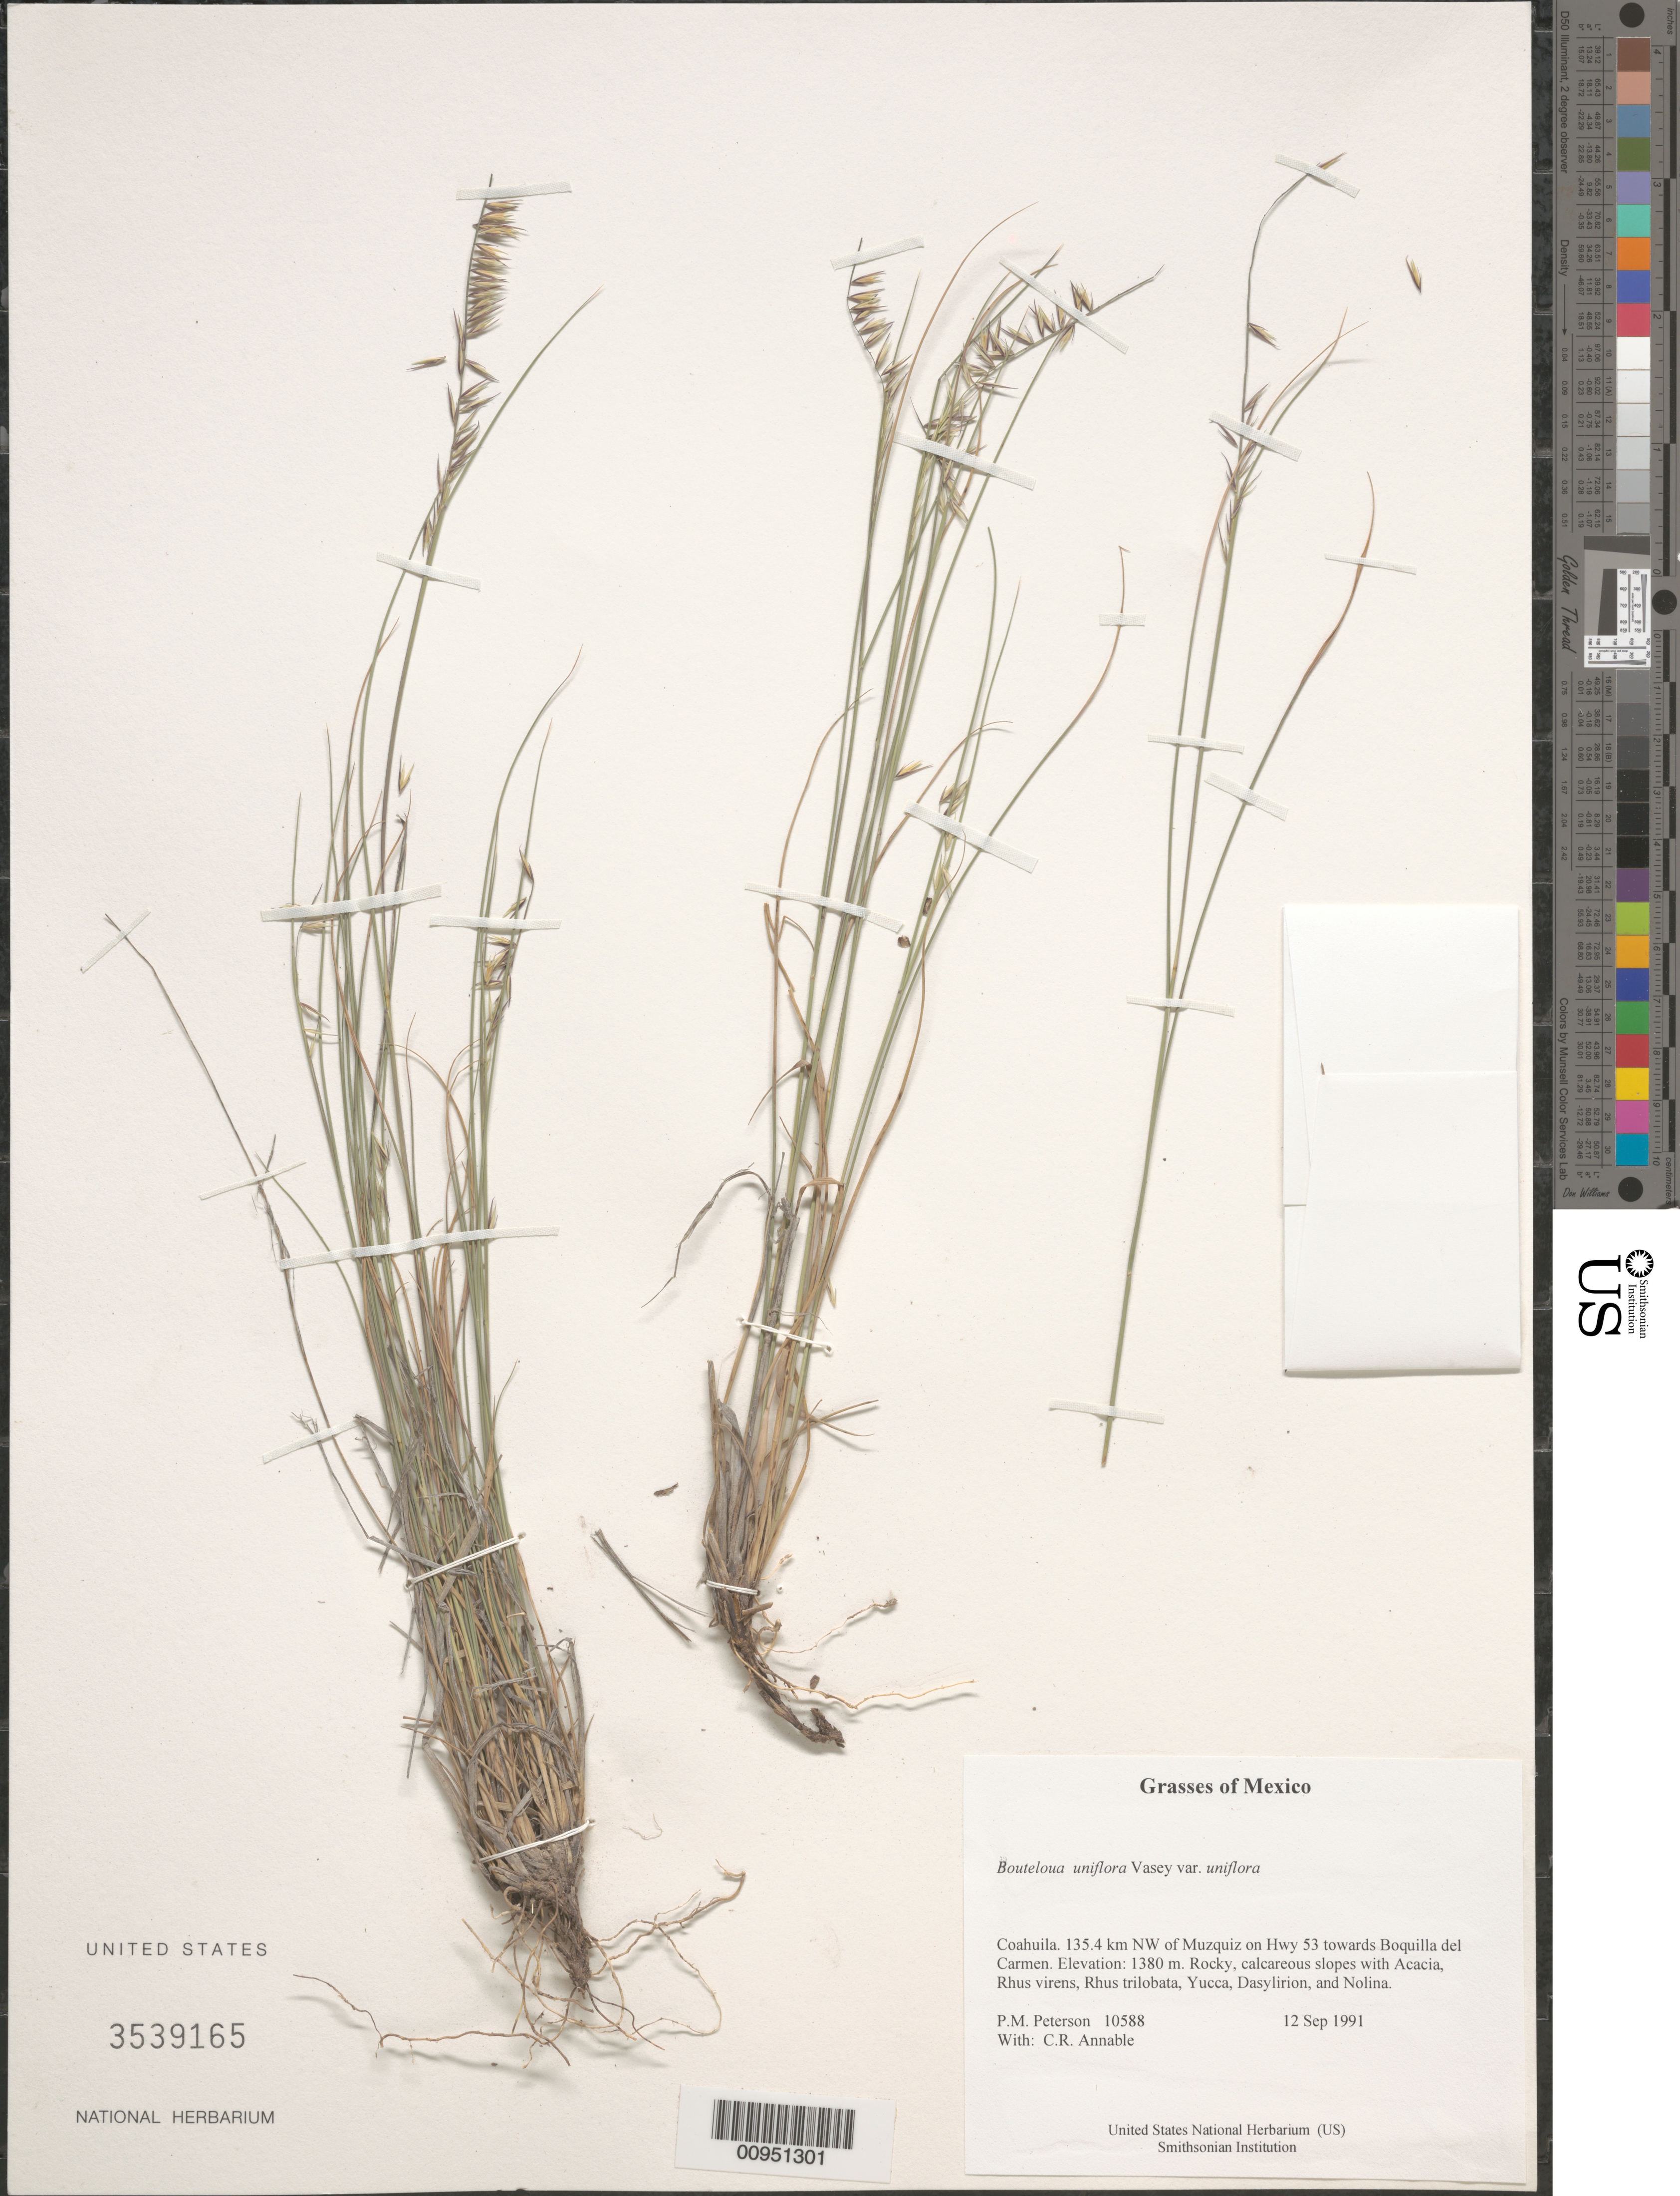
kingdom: Plantae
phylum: Tracheophyta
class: Liliopsida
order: Poales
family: Poaceae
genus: Bouteloua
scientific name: Bouteloua uniflora var. uniflora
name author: Vasey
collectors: P. M. Peterson & C. R. Annable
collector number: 10588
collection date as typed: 12 Sep 1991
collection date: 1991-09-12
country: Mexico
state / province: Coahuila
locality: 135.4 km NW of Muzquiz on Hwy 53 towards Boquilla del Carmen.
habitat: Rocky, calcareous slopes with Acacia, Rhus virens, Rhus trilobata, Yucca, Dasylirion, and Nolina.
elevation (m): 1380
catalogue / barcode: US 3539165